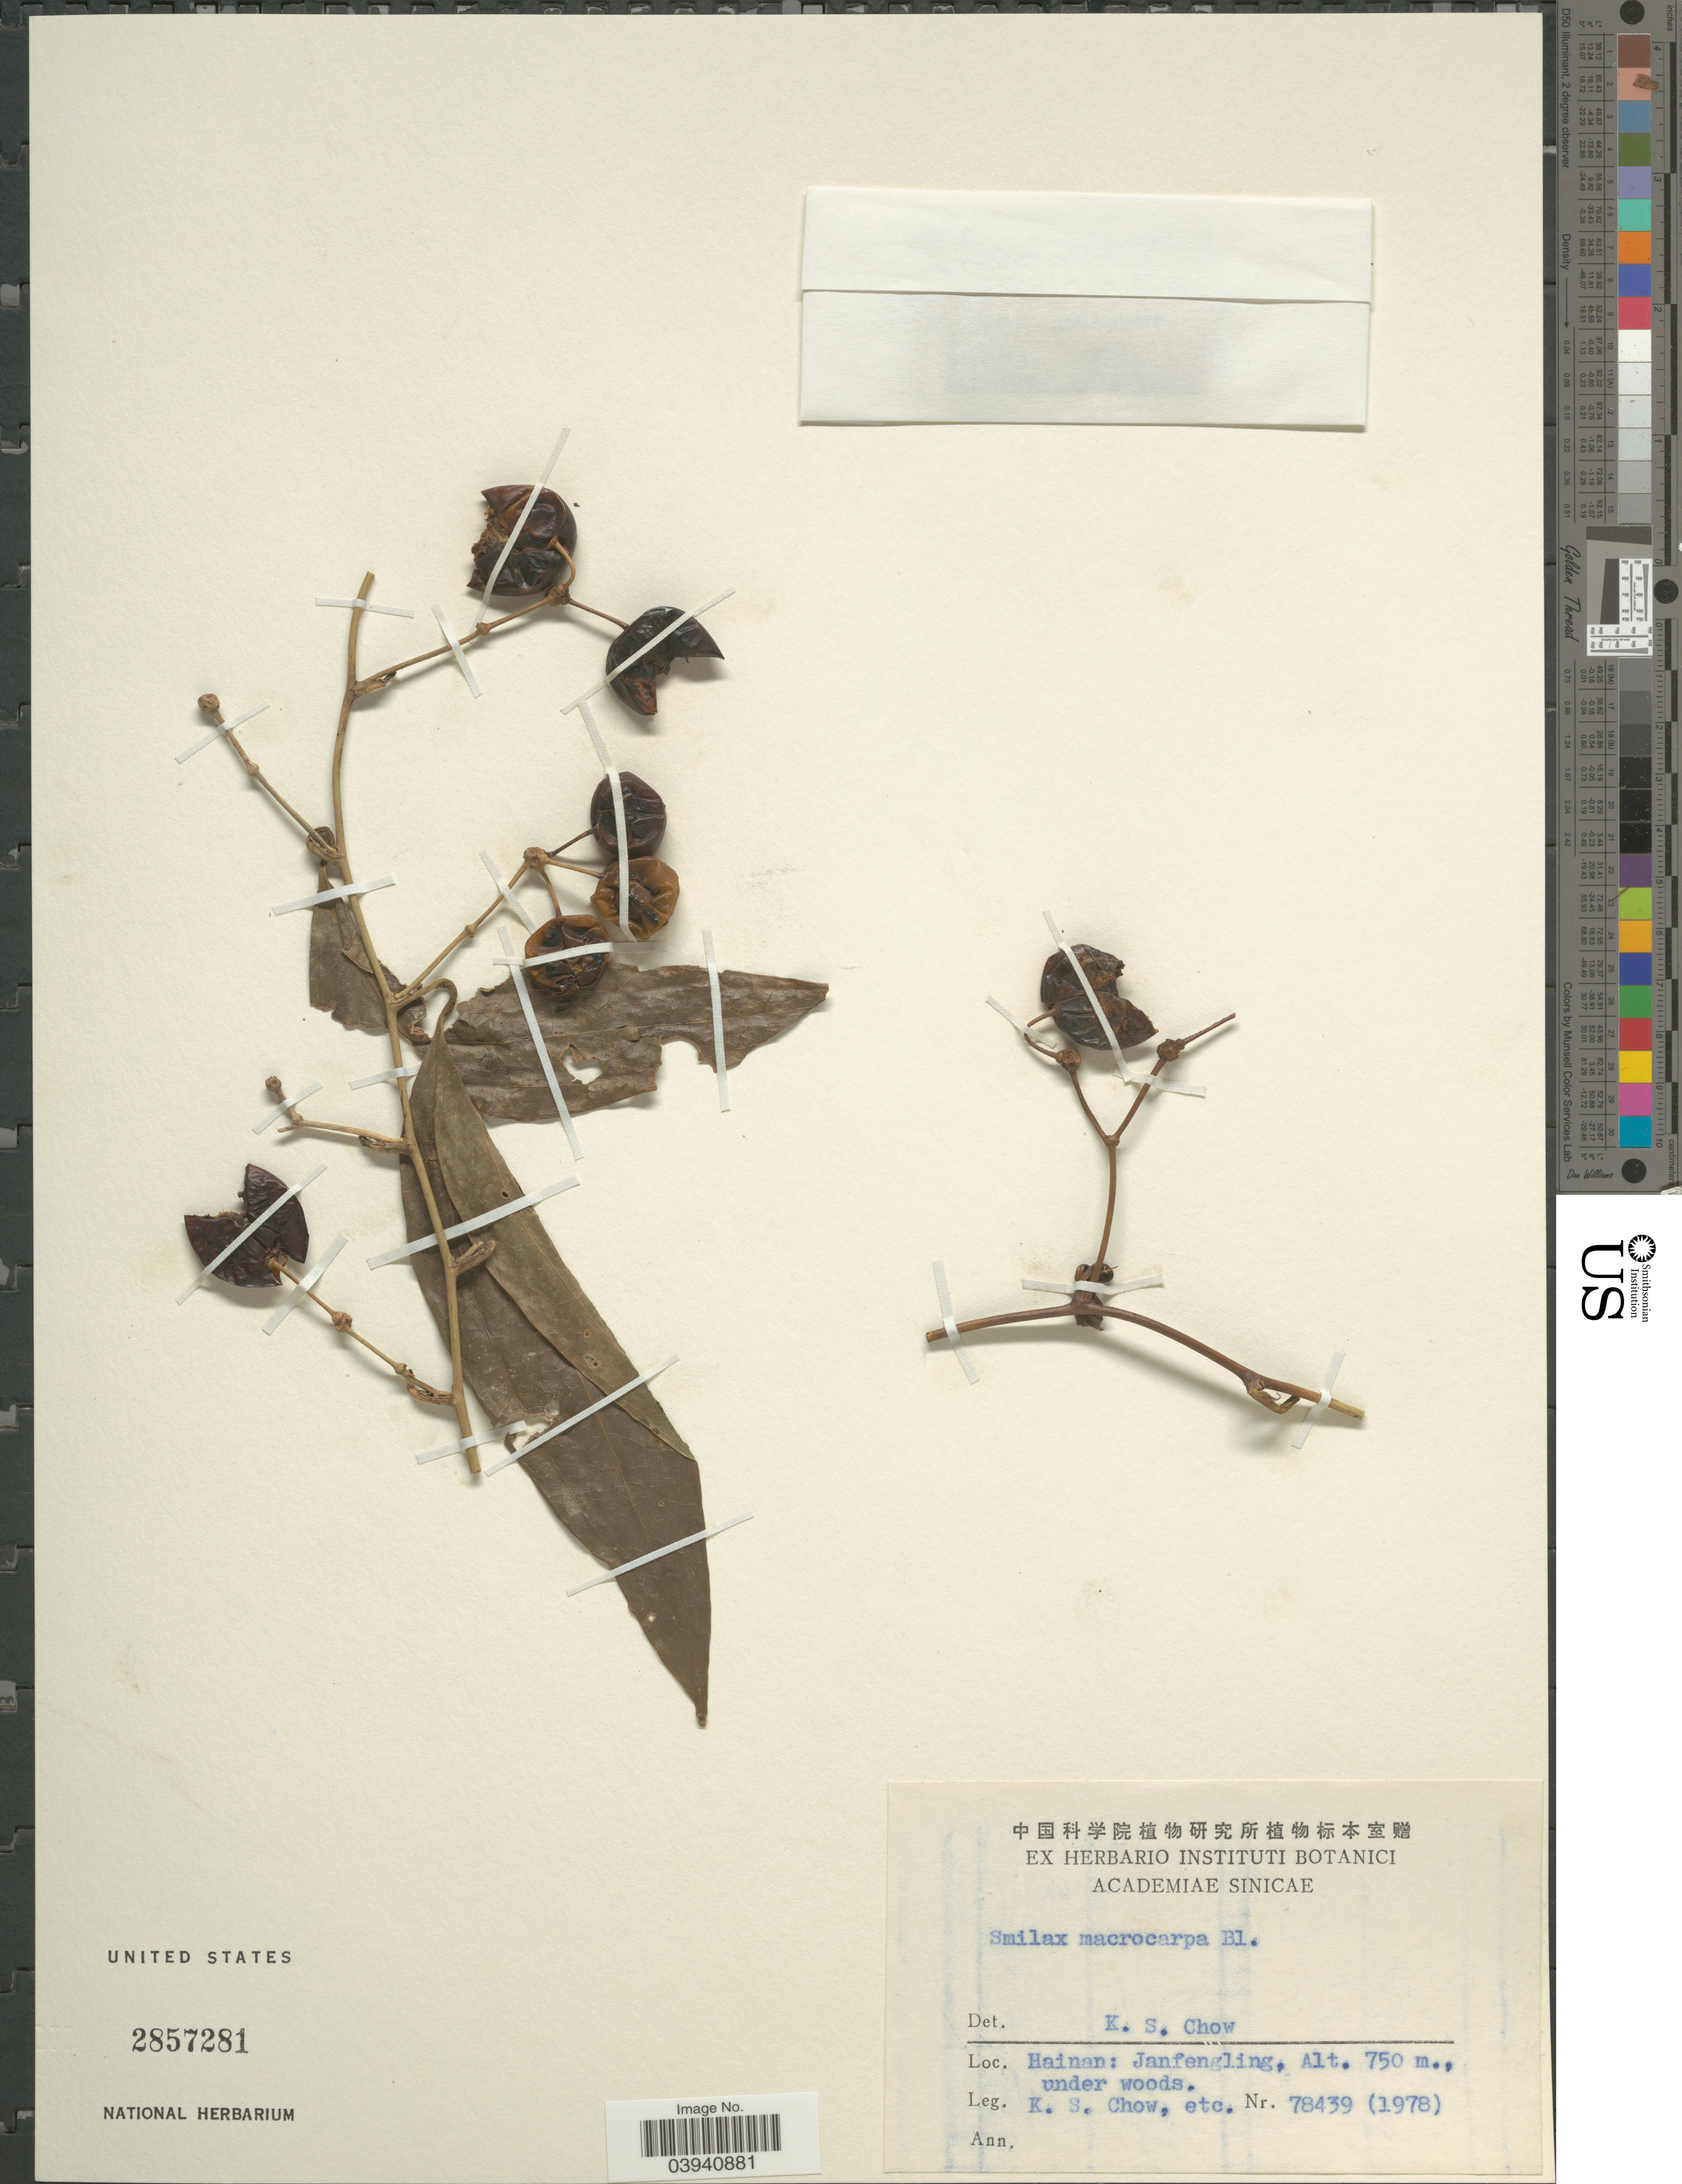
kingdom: Plantae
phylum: Tracheophyta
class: Liliopsida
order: Liliales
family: Smilacaceae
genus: Smilax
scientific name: Smilax macrocarpa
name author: Blume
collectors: K. S. Chow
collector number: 78439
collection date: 1978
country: China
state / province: Hainan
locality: Janfengling, under woods.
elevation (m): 750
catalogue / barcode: US 2857281